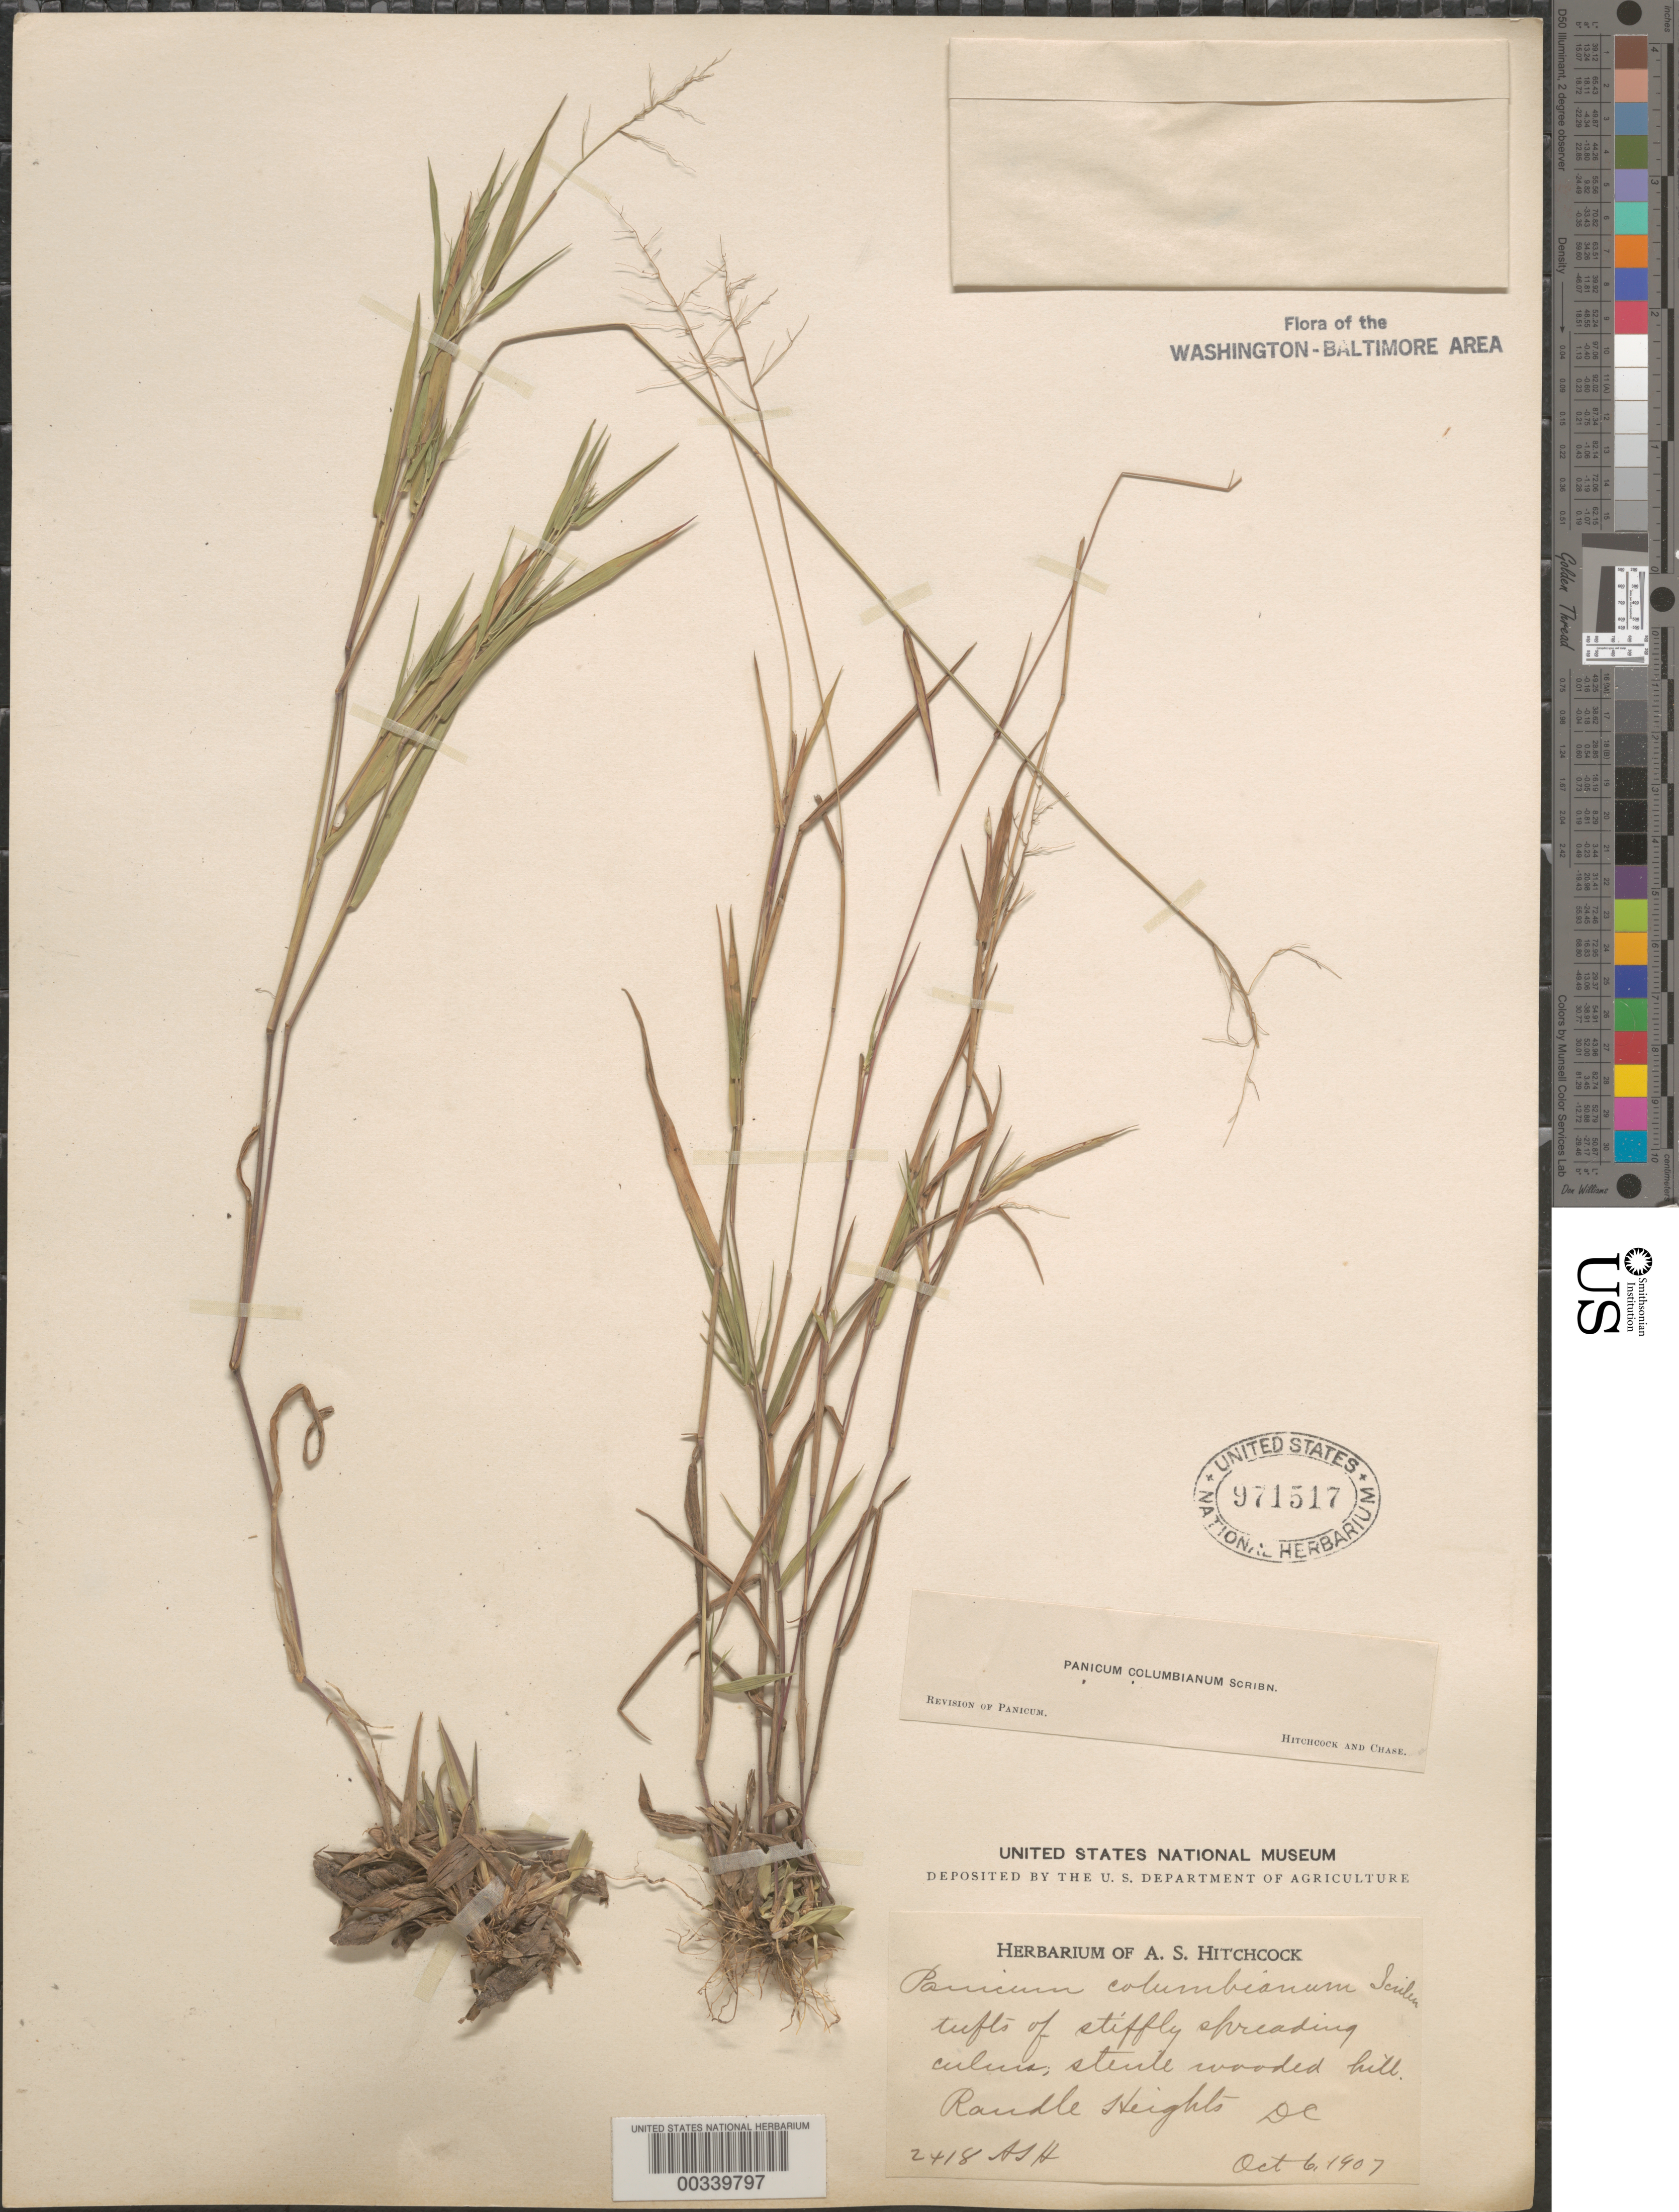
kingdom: Plantae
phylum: Tracheophyta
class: Liliopsida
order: Poales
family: Poaceae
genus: Dichanthelium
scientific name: Dichanthelium sabulorum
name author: (Lam.) Gould & C.A. Clark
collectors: A. S. Hitchcock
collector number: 2418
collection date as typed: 06 Oct 1907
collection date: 1907-10-06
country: United States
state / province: District of Columbia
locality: Randle Heights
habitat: Sterile wooded hill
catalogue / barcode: US 971517